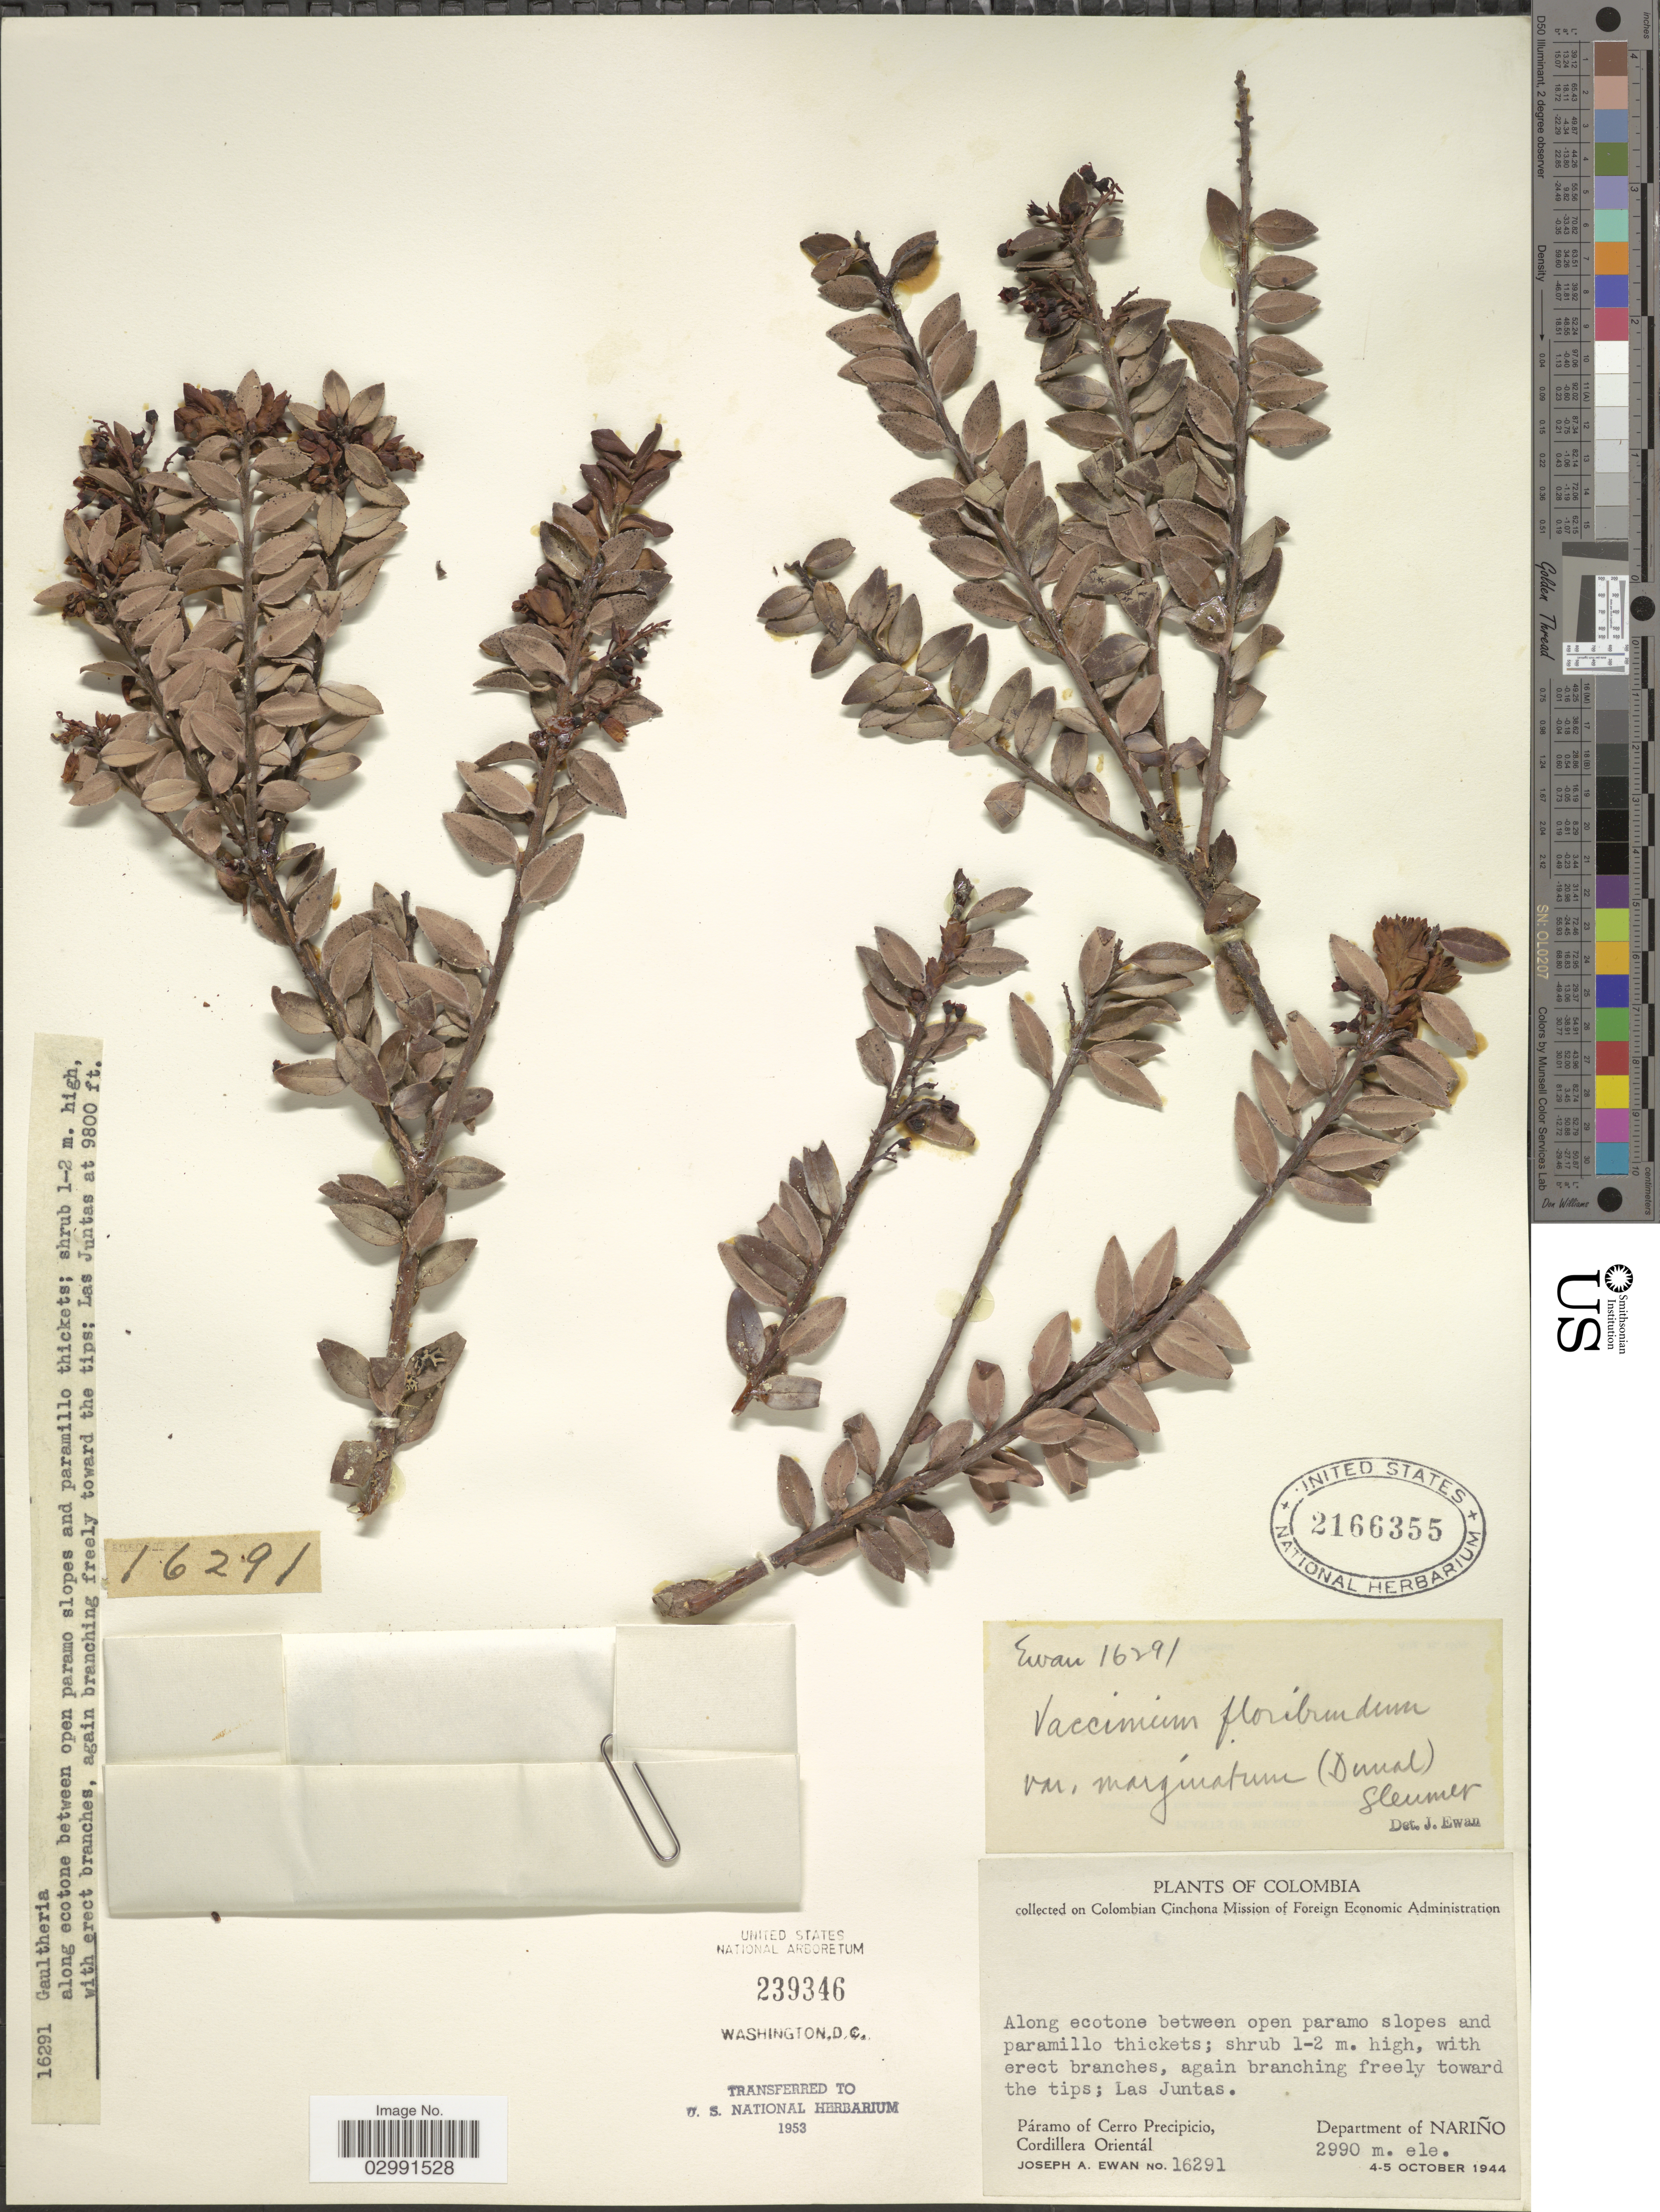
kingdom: Plantae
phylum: Tracheophyta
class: Magnoliopsida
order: Ericales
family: Ericaceae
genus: Vaccinium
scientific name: Vaccinium floribundum var. marginatum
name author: Kunth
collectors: J. A. Ewan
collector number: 16291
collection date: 1944-10-04/1944-10-05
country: Colombia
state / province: Nariño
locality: Along ecotone between open paramo slopes and paramillo thickets; Las Juntas. Páramo of Cerro Precipicio, Department of Nariño. Cordillera Orientál.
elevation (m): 2990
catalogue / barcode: US 2166355